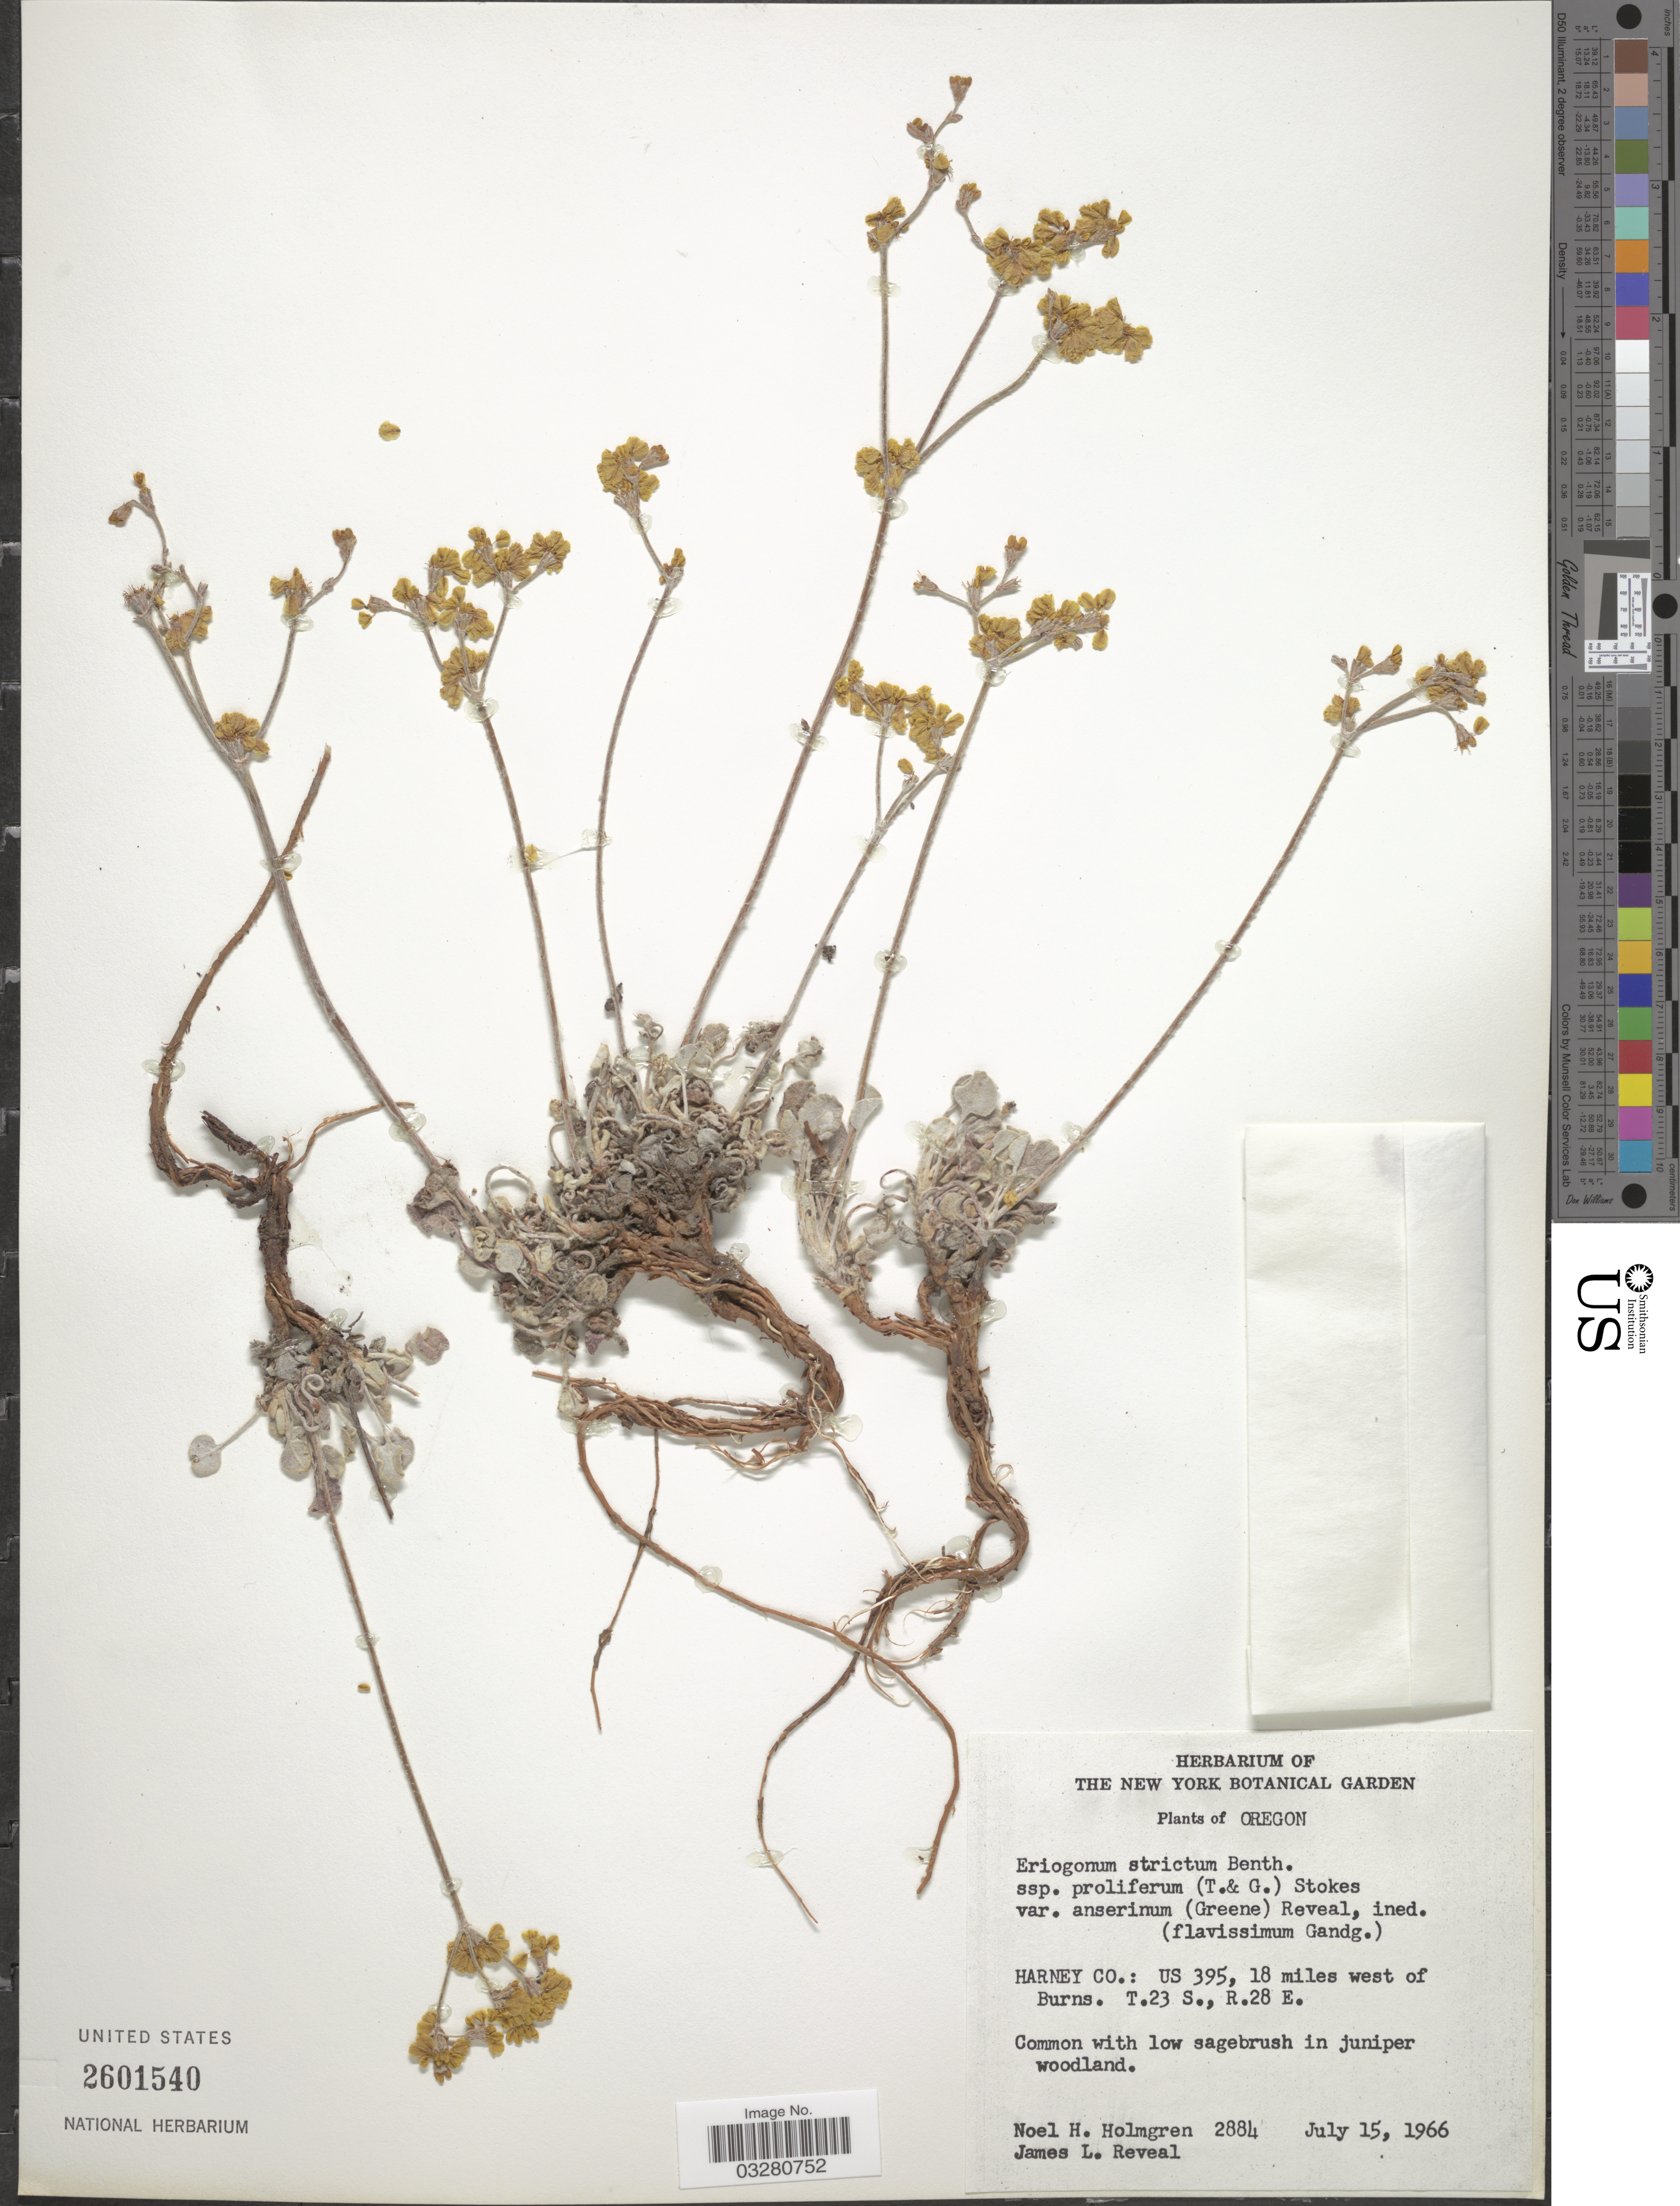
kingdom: Plantae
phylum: Tracheophyta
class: Magnoliopsida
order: Caryophyllales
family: Polygonaceae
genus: Eriogonum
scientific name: Eriogonum strictum subsp. anserinum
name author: (Greene) Munz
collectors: N. H. Holmgren & J. L. Reveal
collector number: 2884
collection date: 1966-07-15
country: United States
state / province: Oregon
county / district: Harney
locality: Harney Co.: US 395, 18 miles west of Burns. T.23 S., R.28 E.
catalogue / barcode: US 2601540